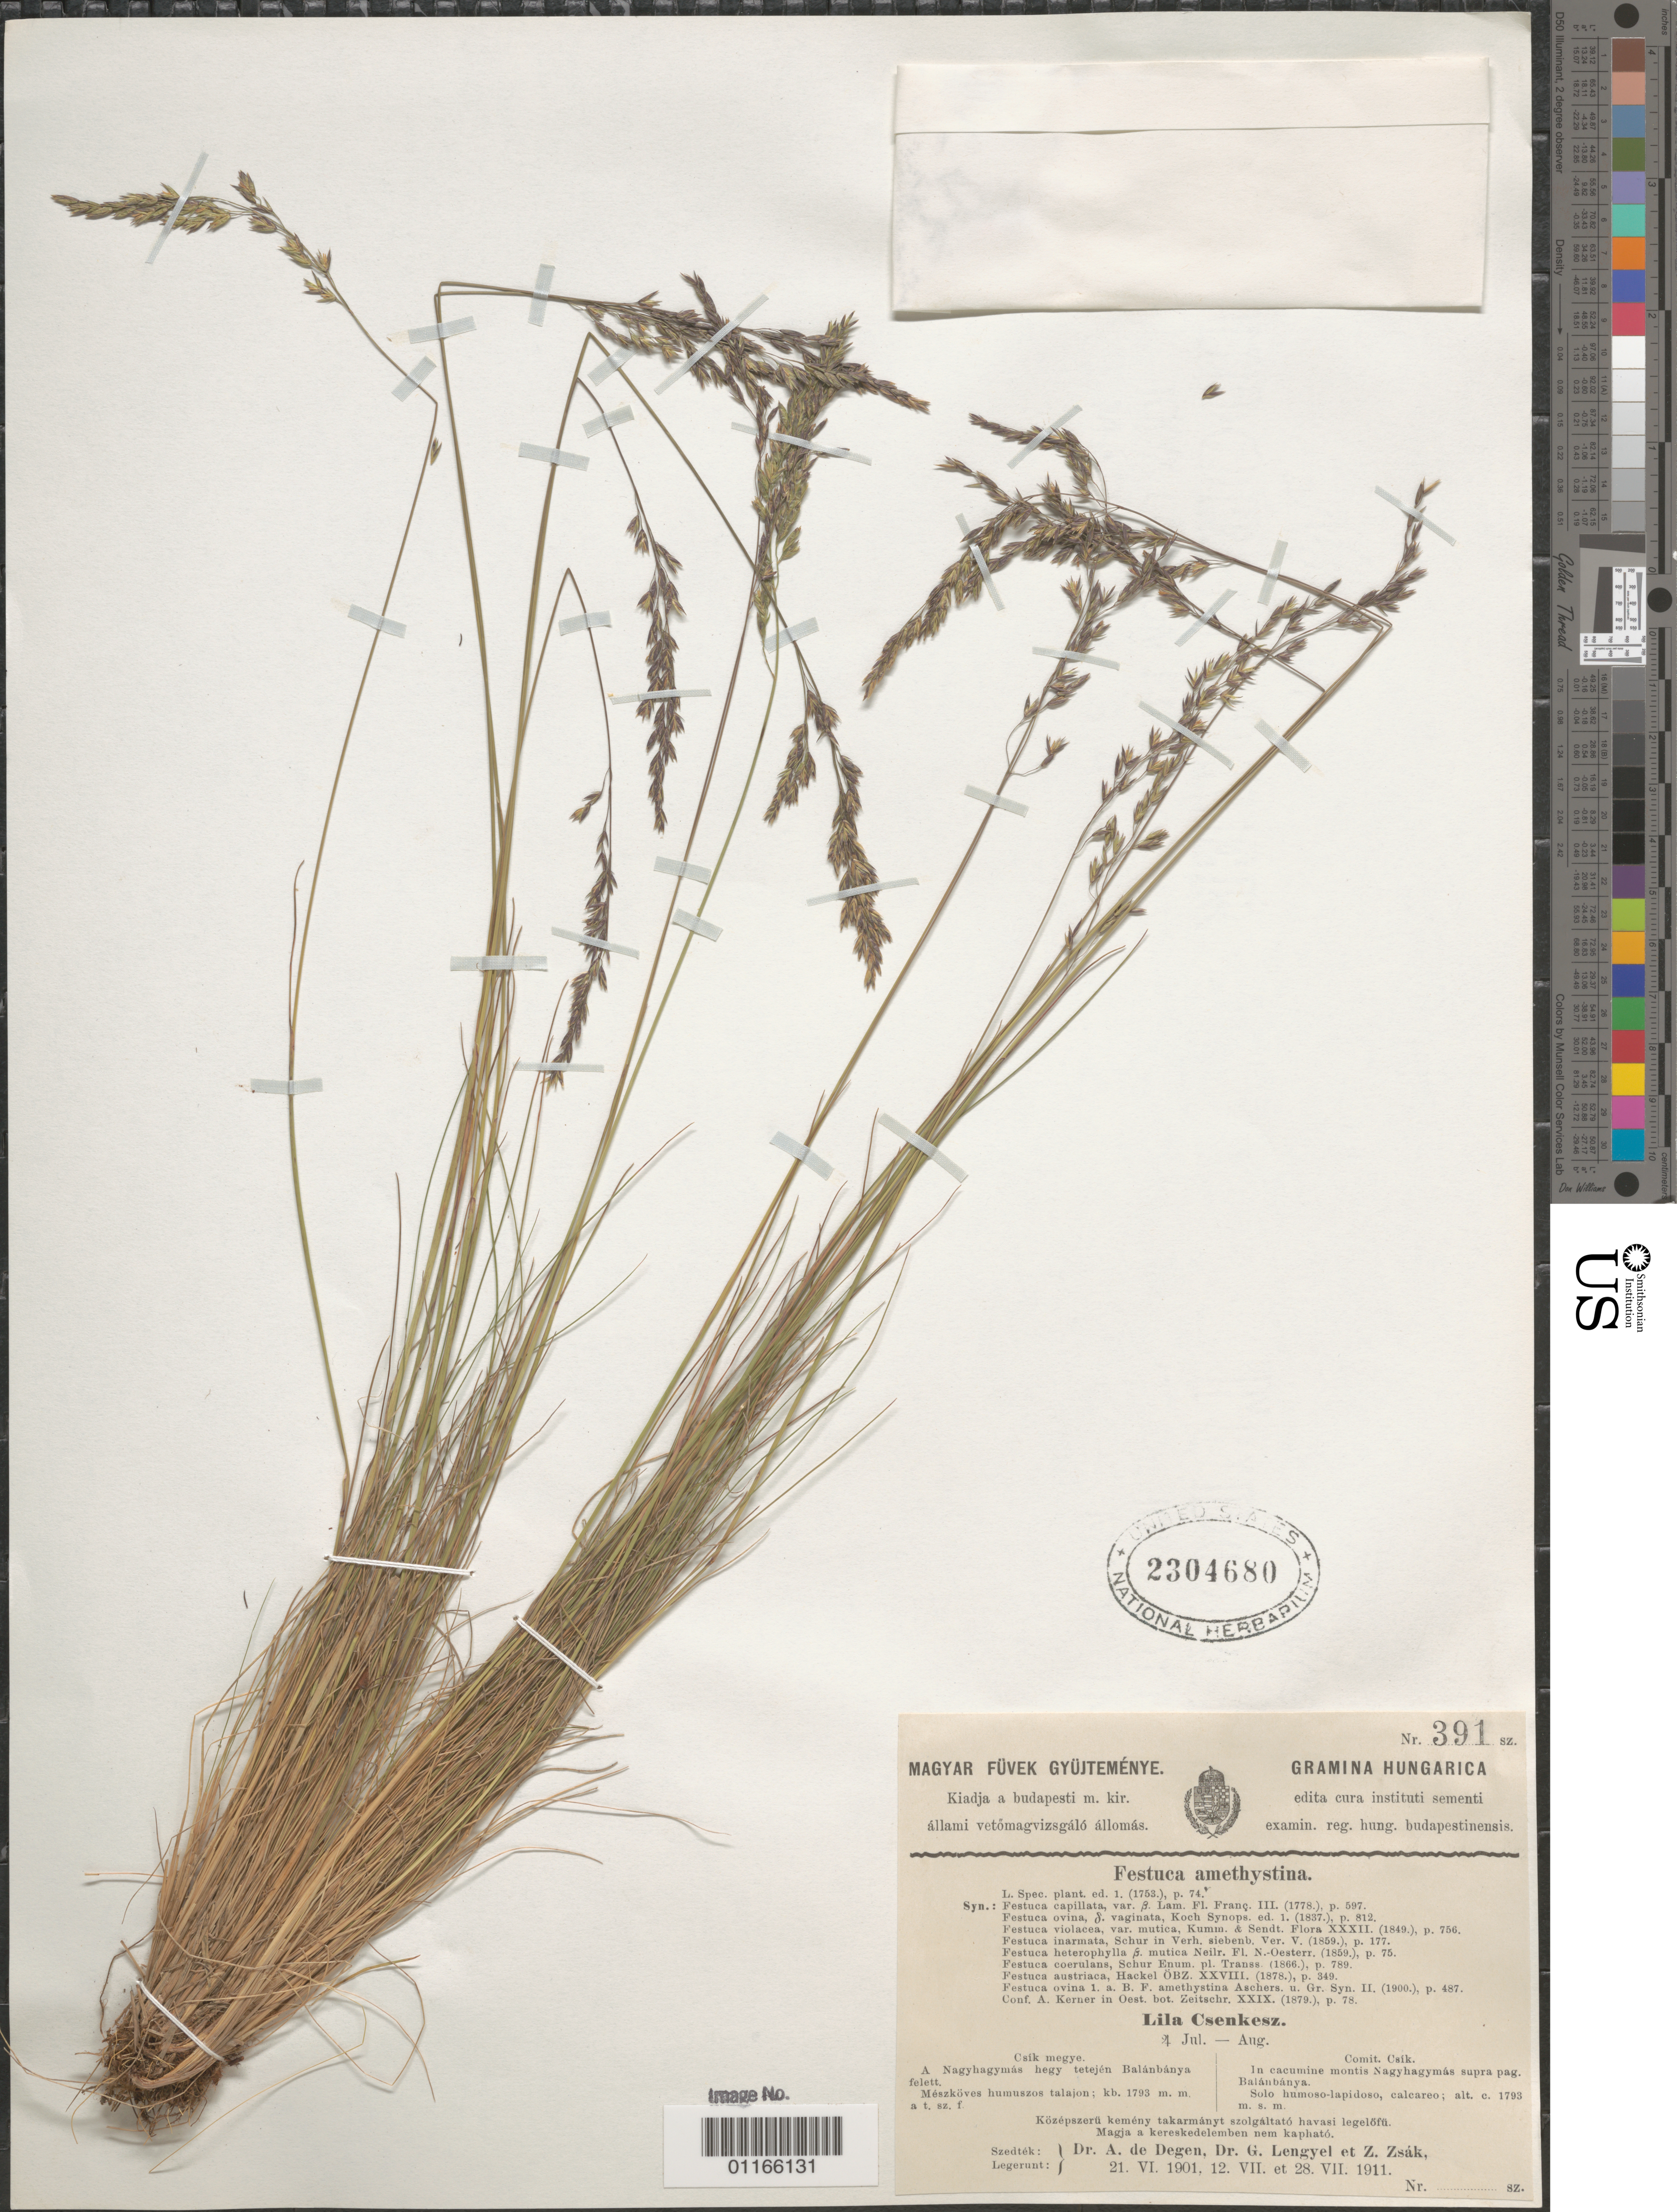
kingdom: Plantae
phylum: Tracheophyta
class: Liliopsida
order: Poales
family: Poaceae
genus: Festuca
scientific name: Festuca amethystina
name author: L.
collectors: A. von Degen, G. Lengyel & Z. Zsak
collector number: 391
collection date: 1901-06-21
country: Hungary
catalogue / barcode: US 2304680